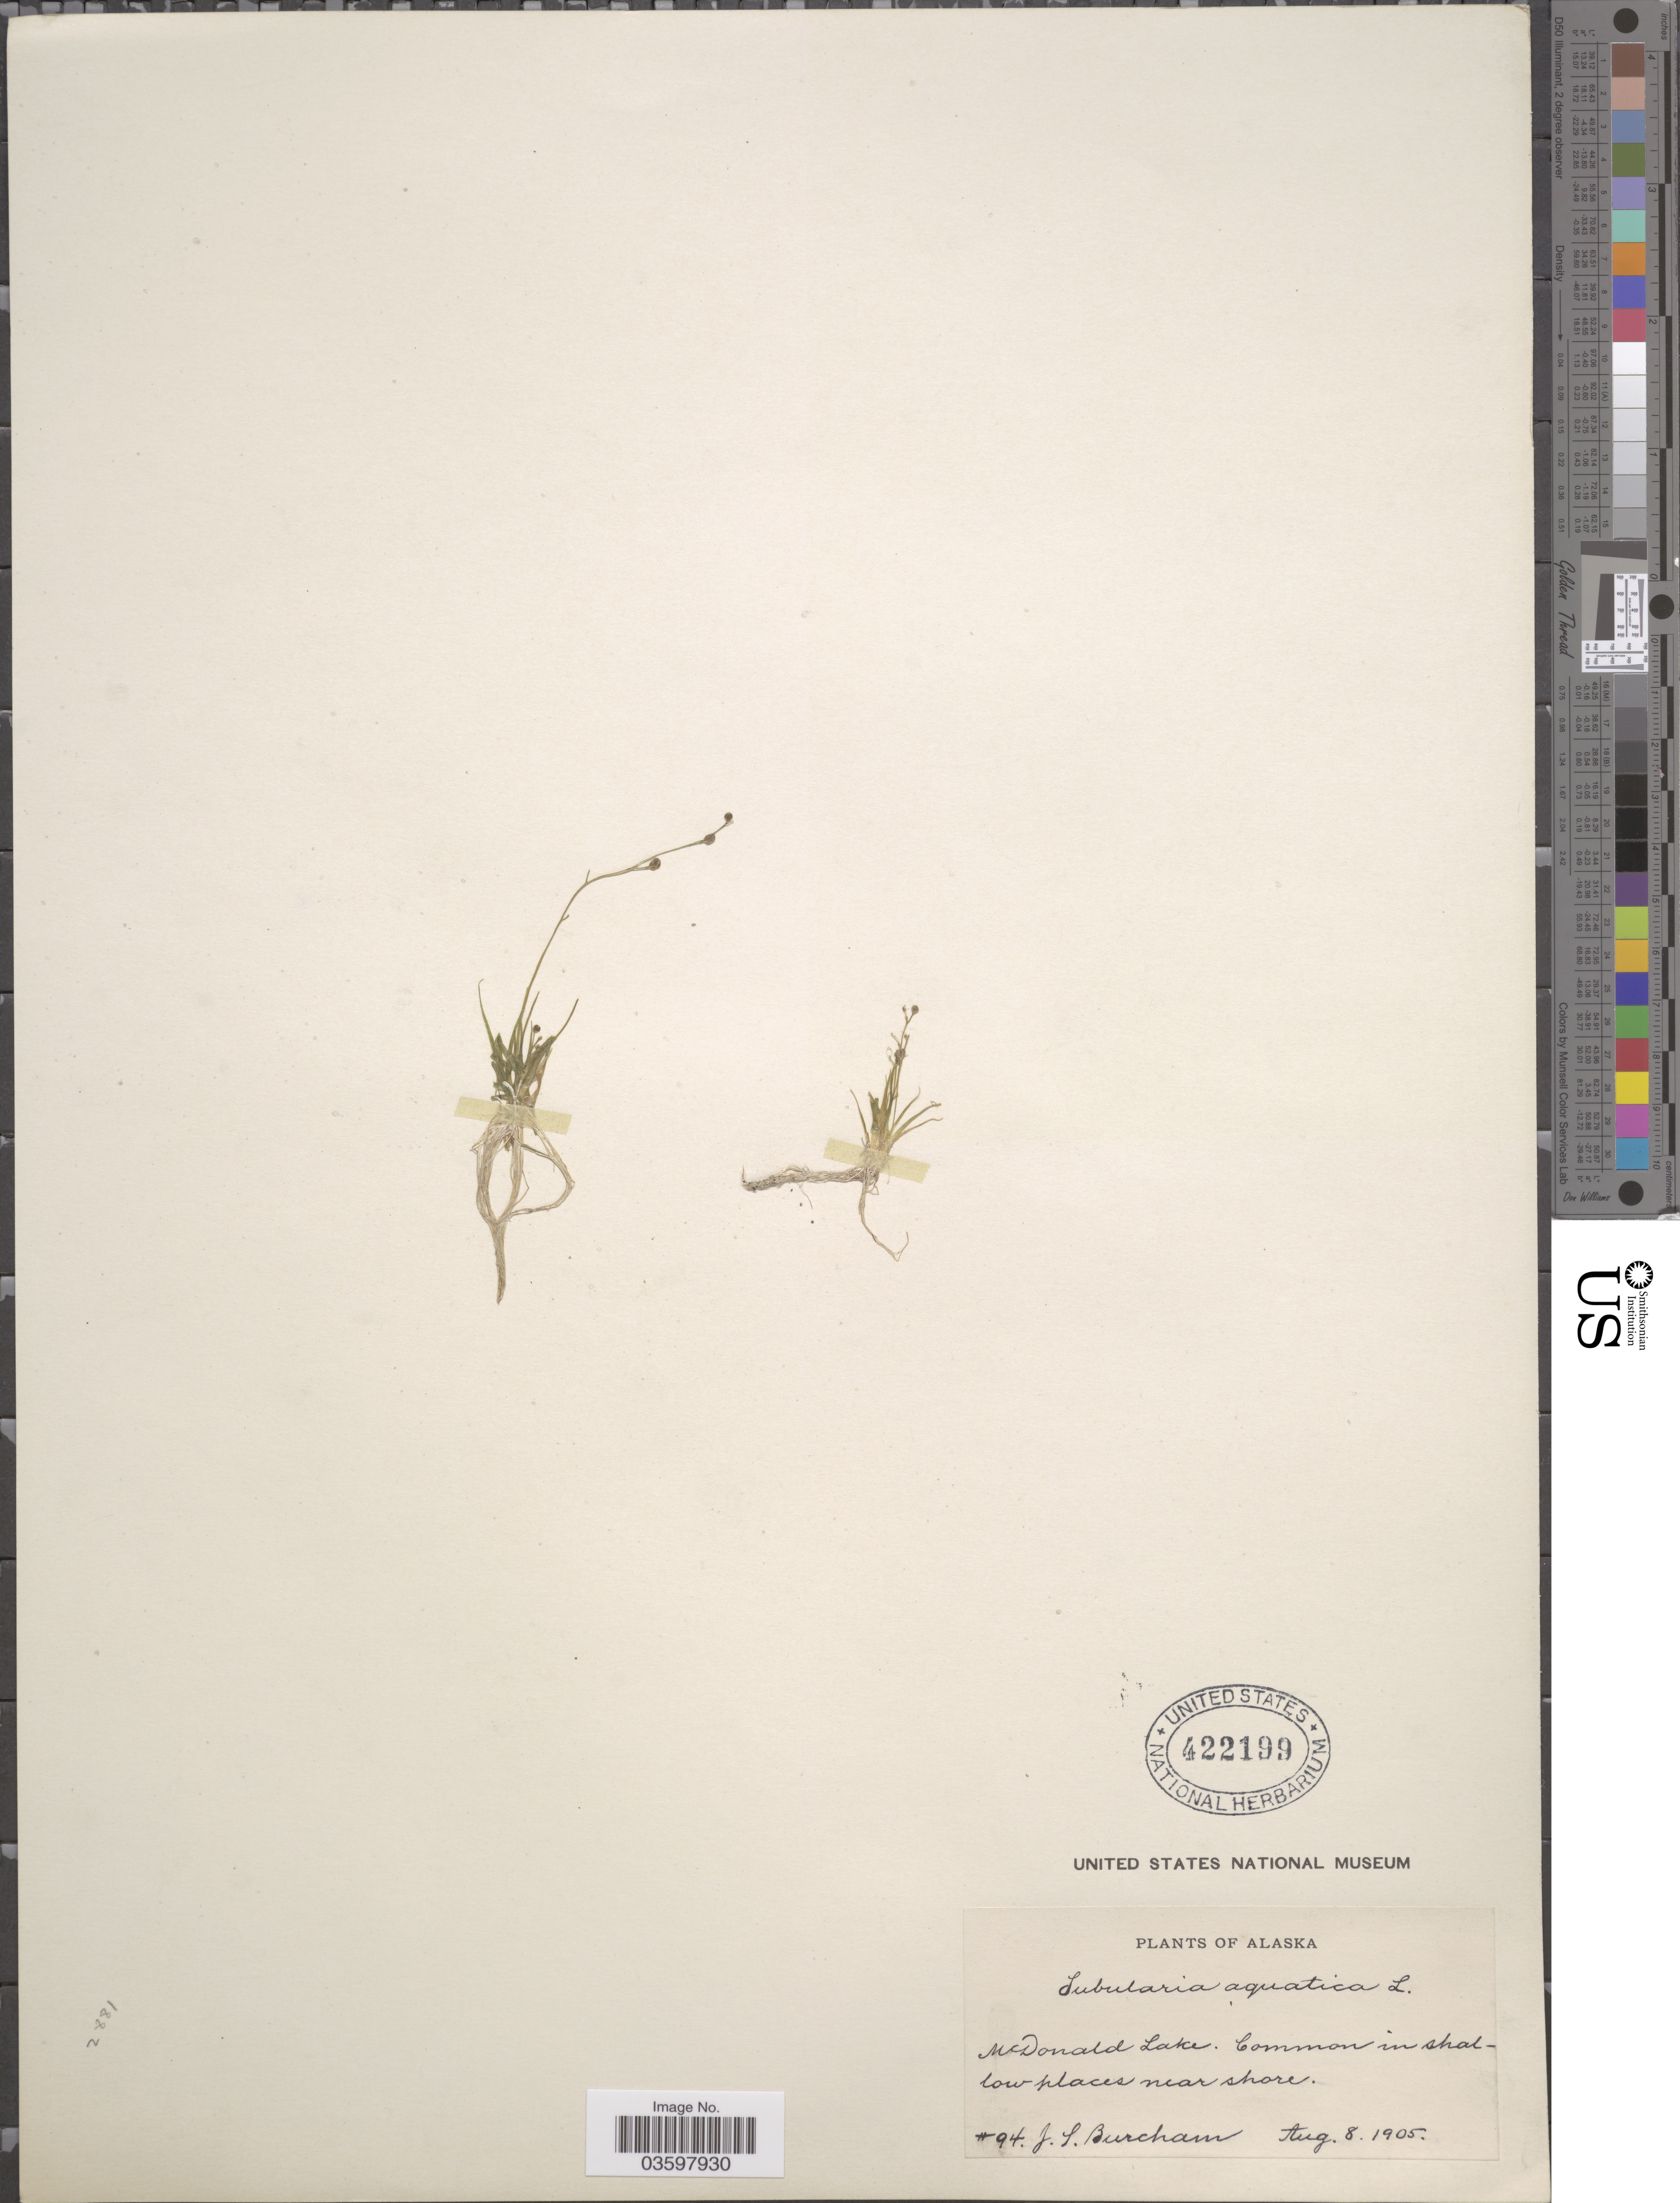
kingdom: Plantae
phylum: Tracheophyta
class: Magnoliopsida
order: Brassicales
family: Brassicaceae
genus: Subularia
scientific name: Subularia aquatica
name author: L.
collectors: J. Burcham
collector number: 94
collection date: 1905-08-08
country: United States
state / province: Alaska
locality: McDonald Lake.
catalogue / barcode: US 422199